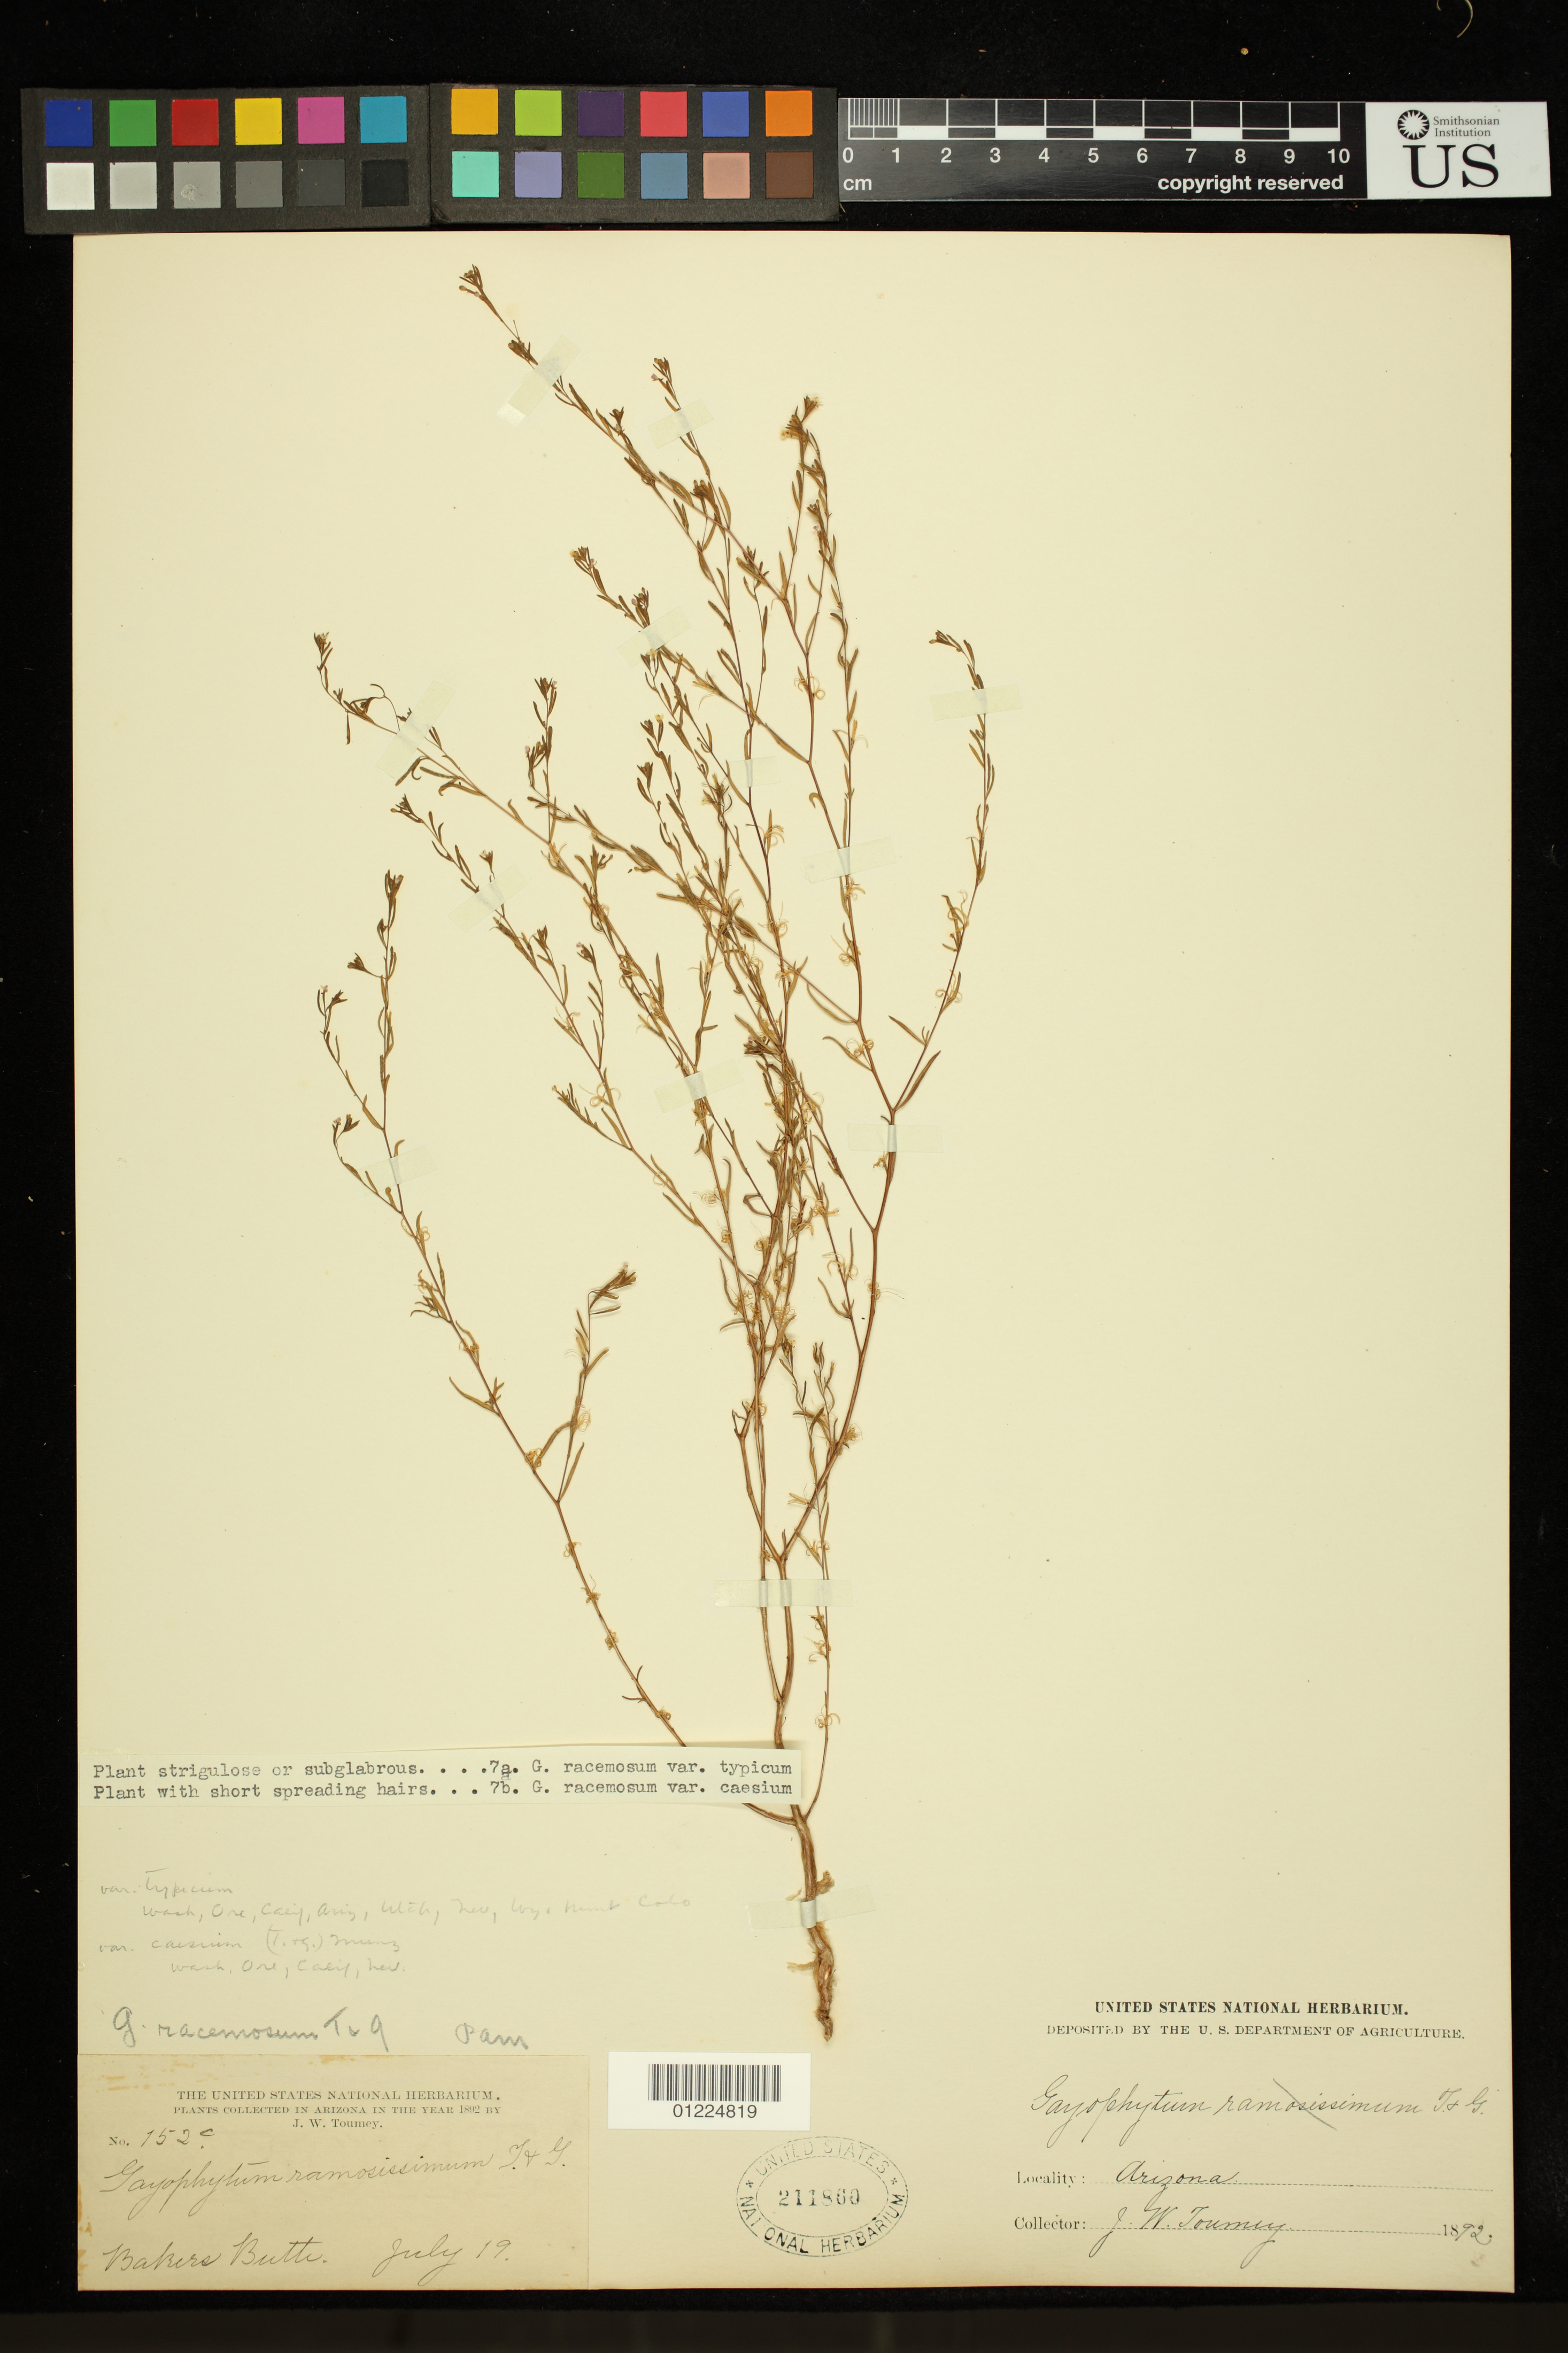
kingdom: Plantae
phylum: Tracheophyta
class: Magnoliopsida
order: Myrtales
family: Onagraceae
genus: Gayophytum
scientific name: Gayophytum racemosum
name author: Torr. & A. Gray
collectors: J. W. Toumey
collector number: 152c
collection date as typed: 19 Jul 1892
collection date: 1892-07-19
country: United States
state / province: Arizona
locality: Bakers Bath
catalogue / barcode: US 211860